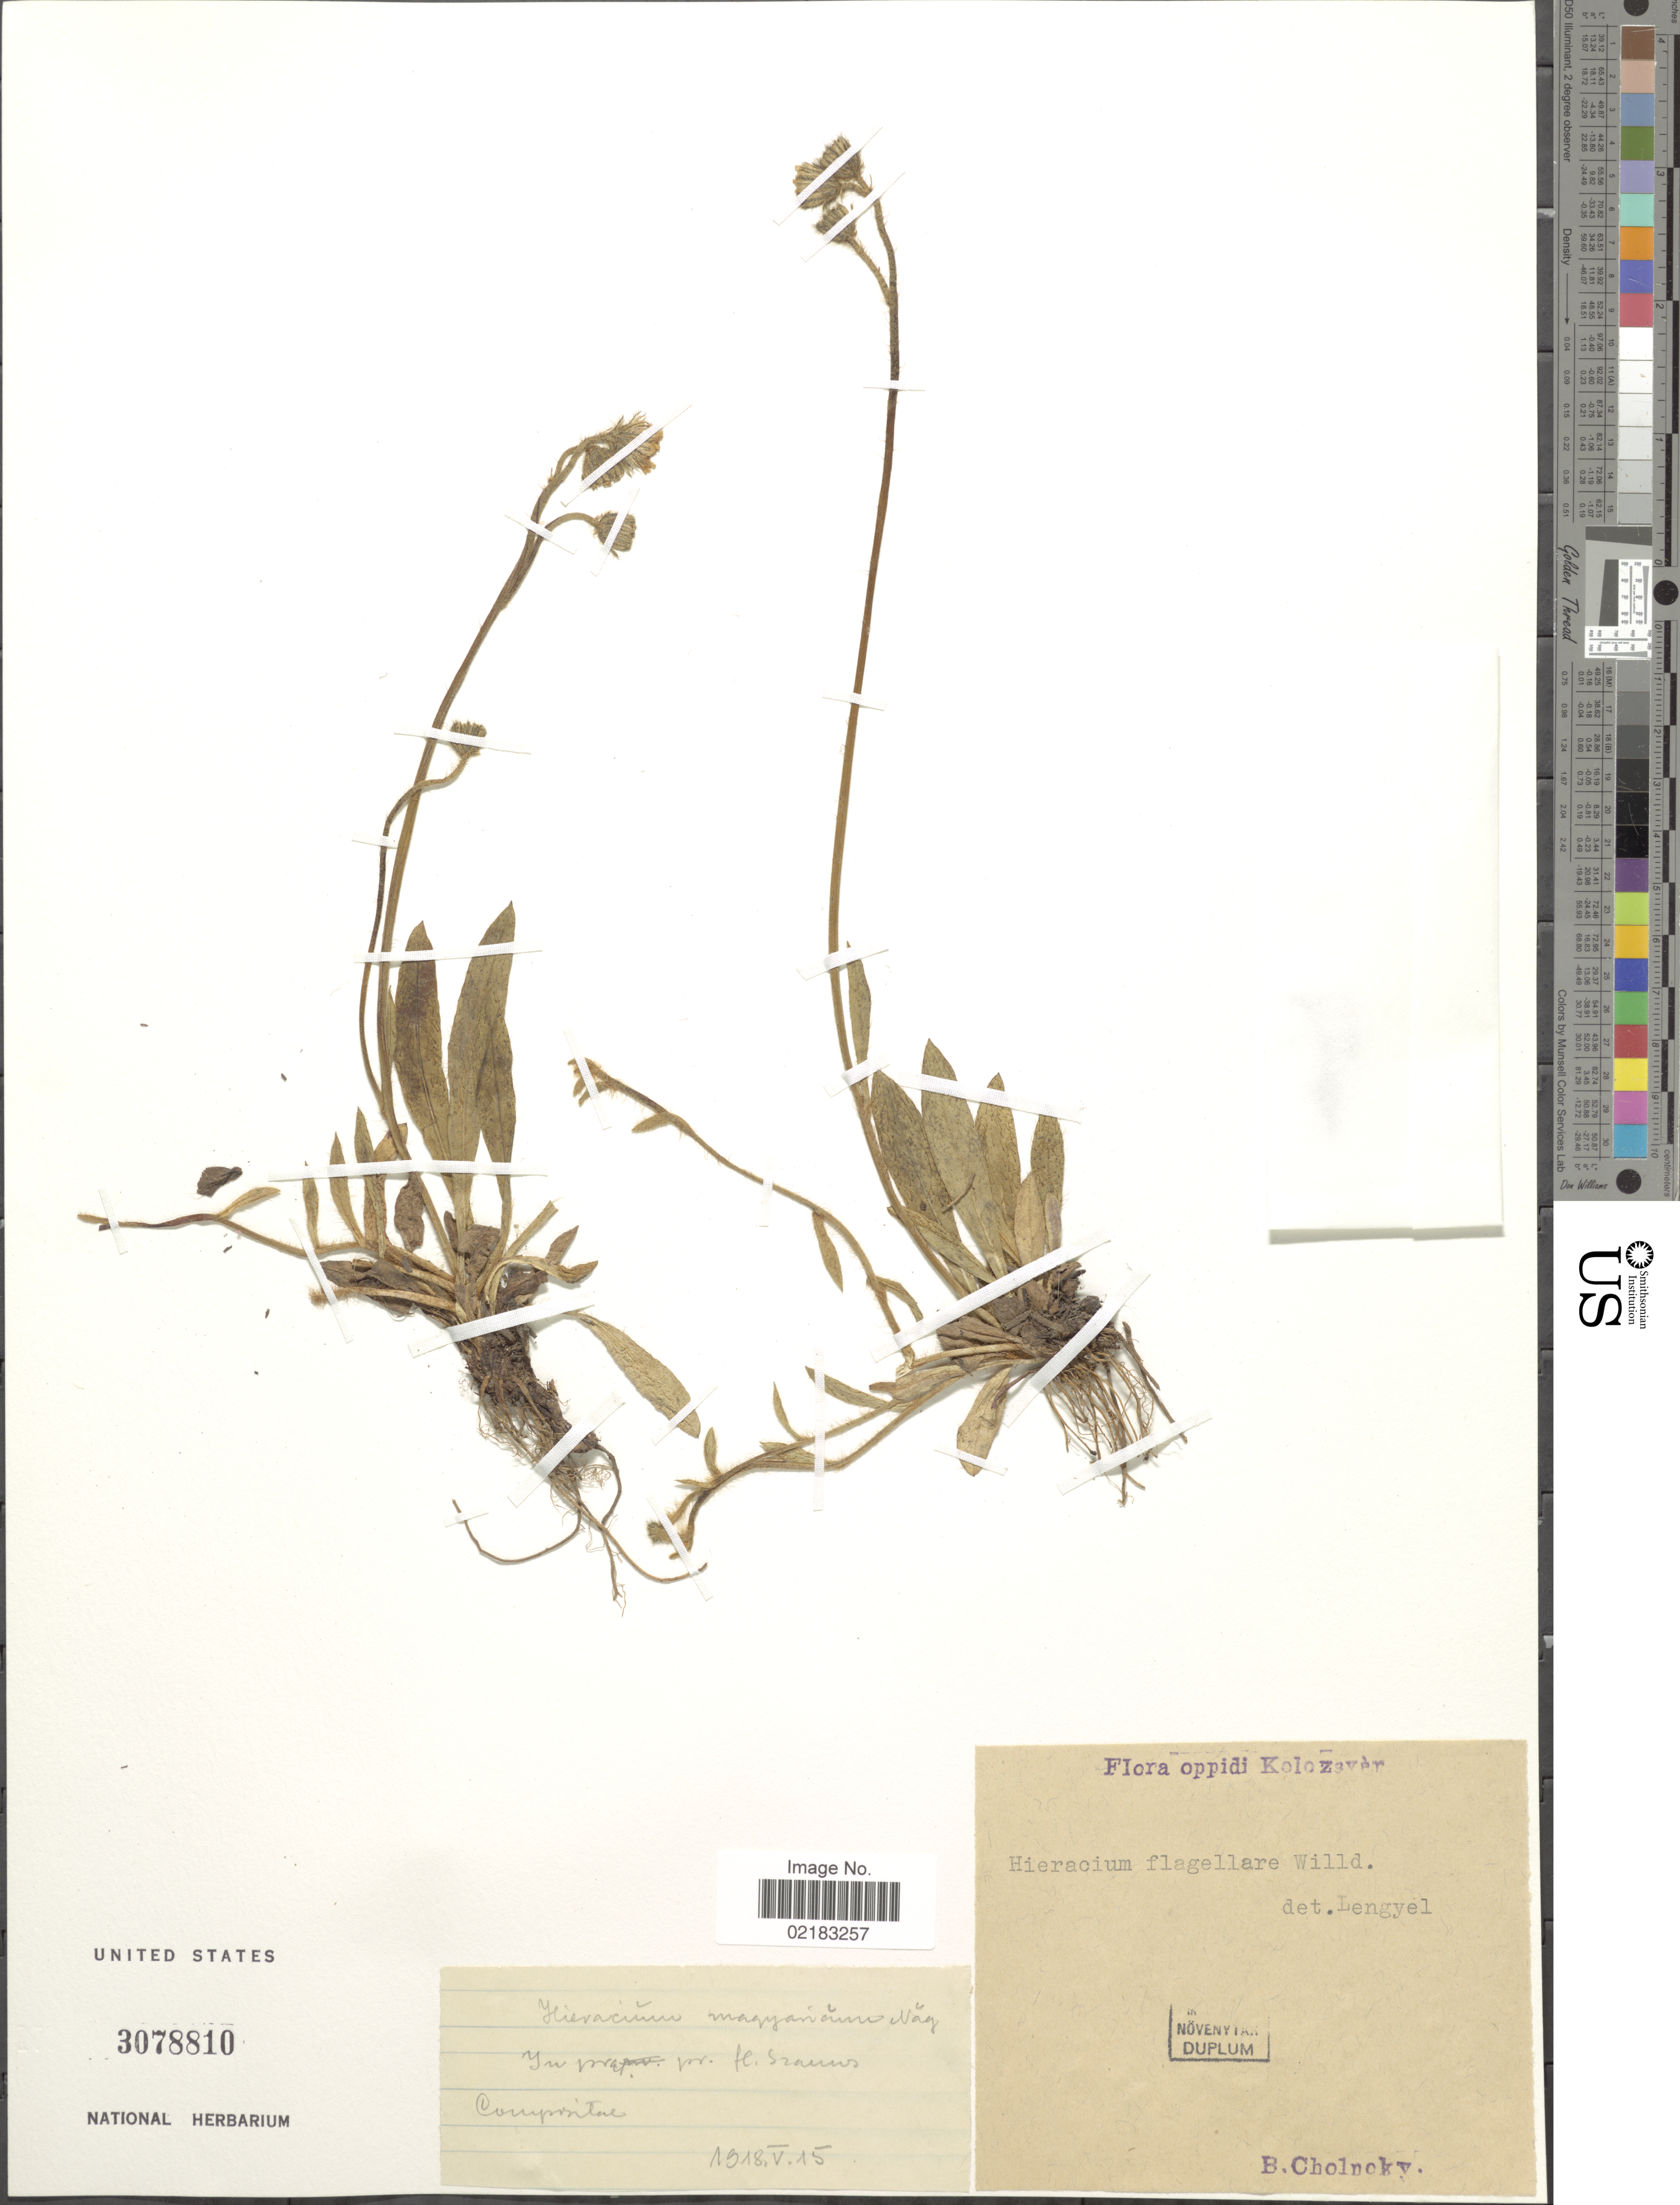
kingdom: Plantae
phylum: Tracheophyta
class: Magnoliopsida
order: Asterales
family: Asteraceae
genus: Pilosella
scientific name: Pilosella piloselloides subsp. magyarica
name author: (Peter) S. Bräut. & Greuter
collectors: B. Cholnoky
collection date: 1918-08-15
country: Romania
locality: Kolozsver: Yu pra pr. fl. Srauus [interpreted]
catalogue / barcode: US 3078810